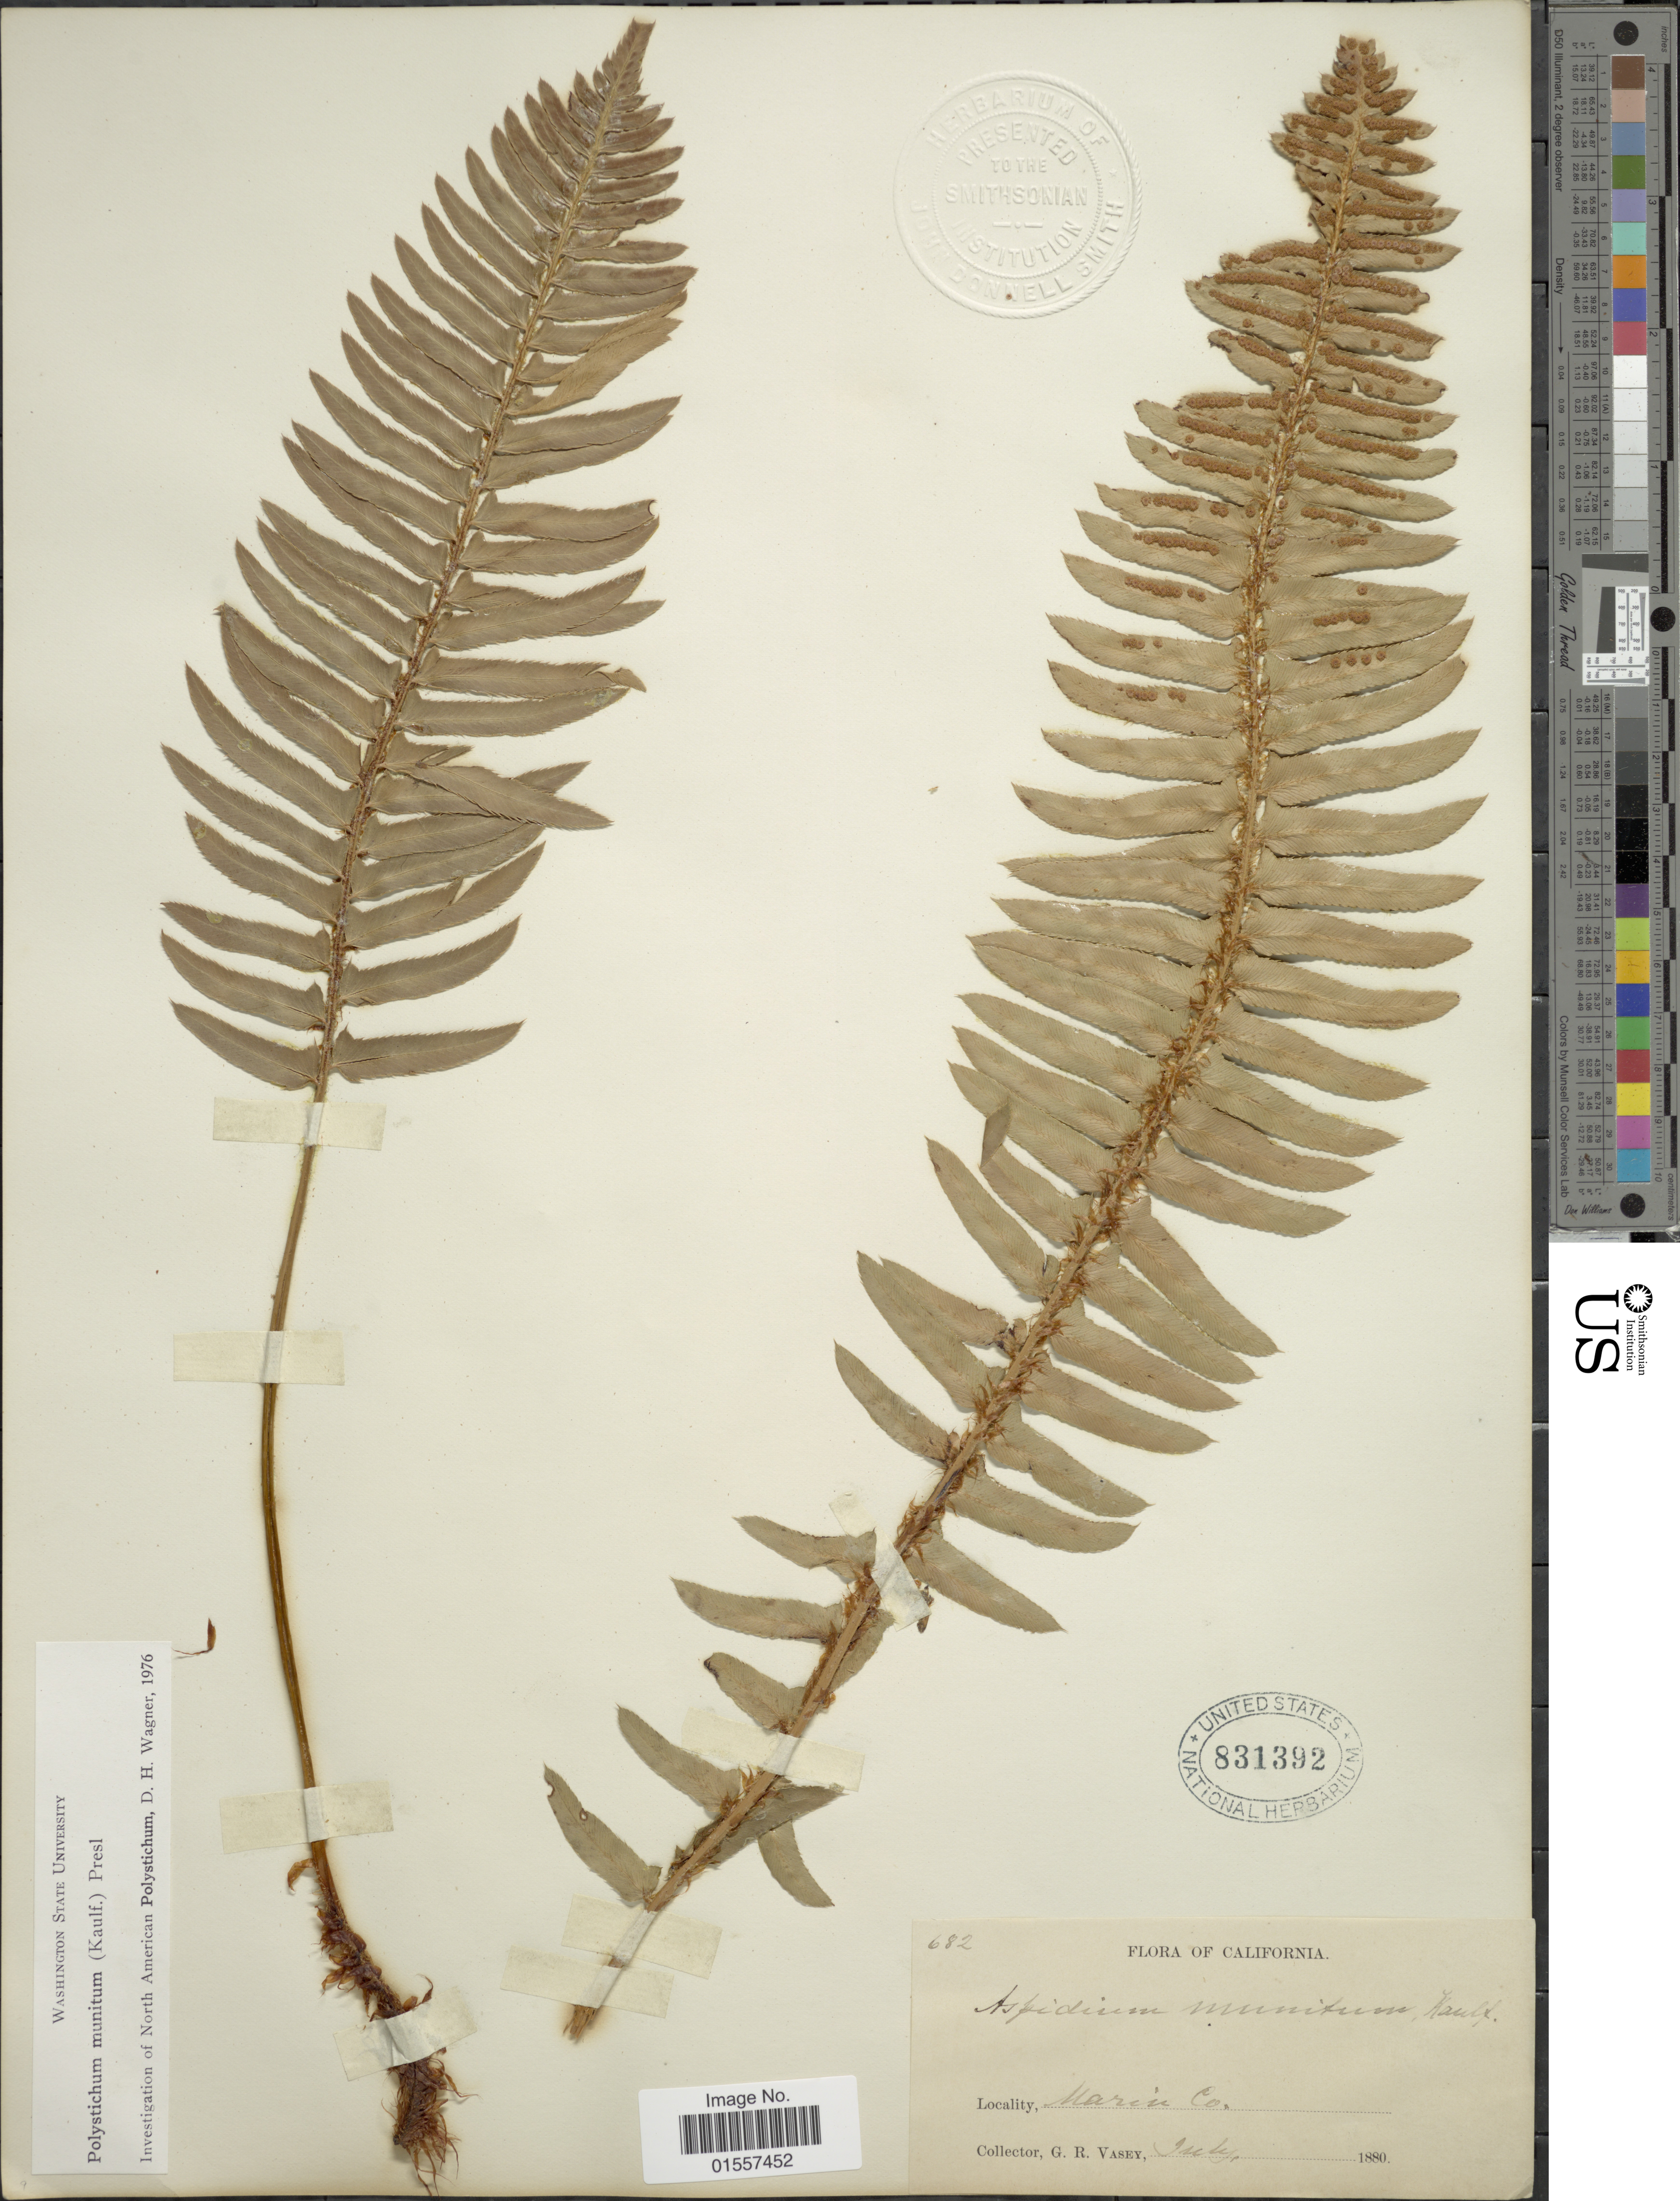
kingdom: Plantae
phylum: Tracheophyta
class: Polypodiopsida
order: Polypodiales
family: Dryopteridaceae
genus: Polystichum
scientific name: Polystichum munitum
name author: (Kaulf.) C. Presl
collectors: G. R. Vasey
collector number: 682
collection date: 1880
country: United States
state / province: California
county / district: Marin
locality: Marin Co.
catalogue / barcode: US 831392